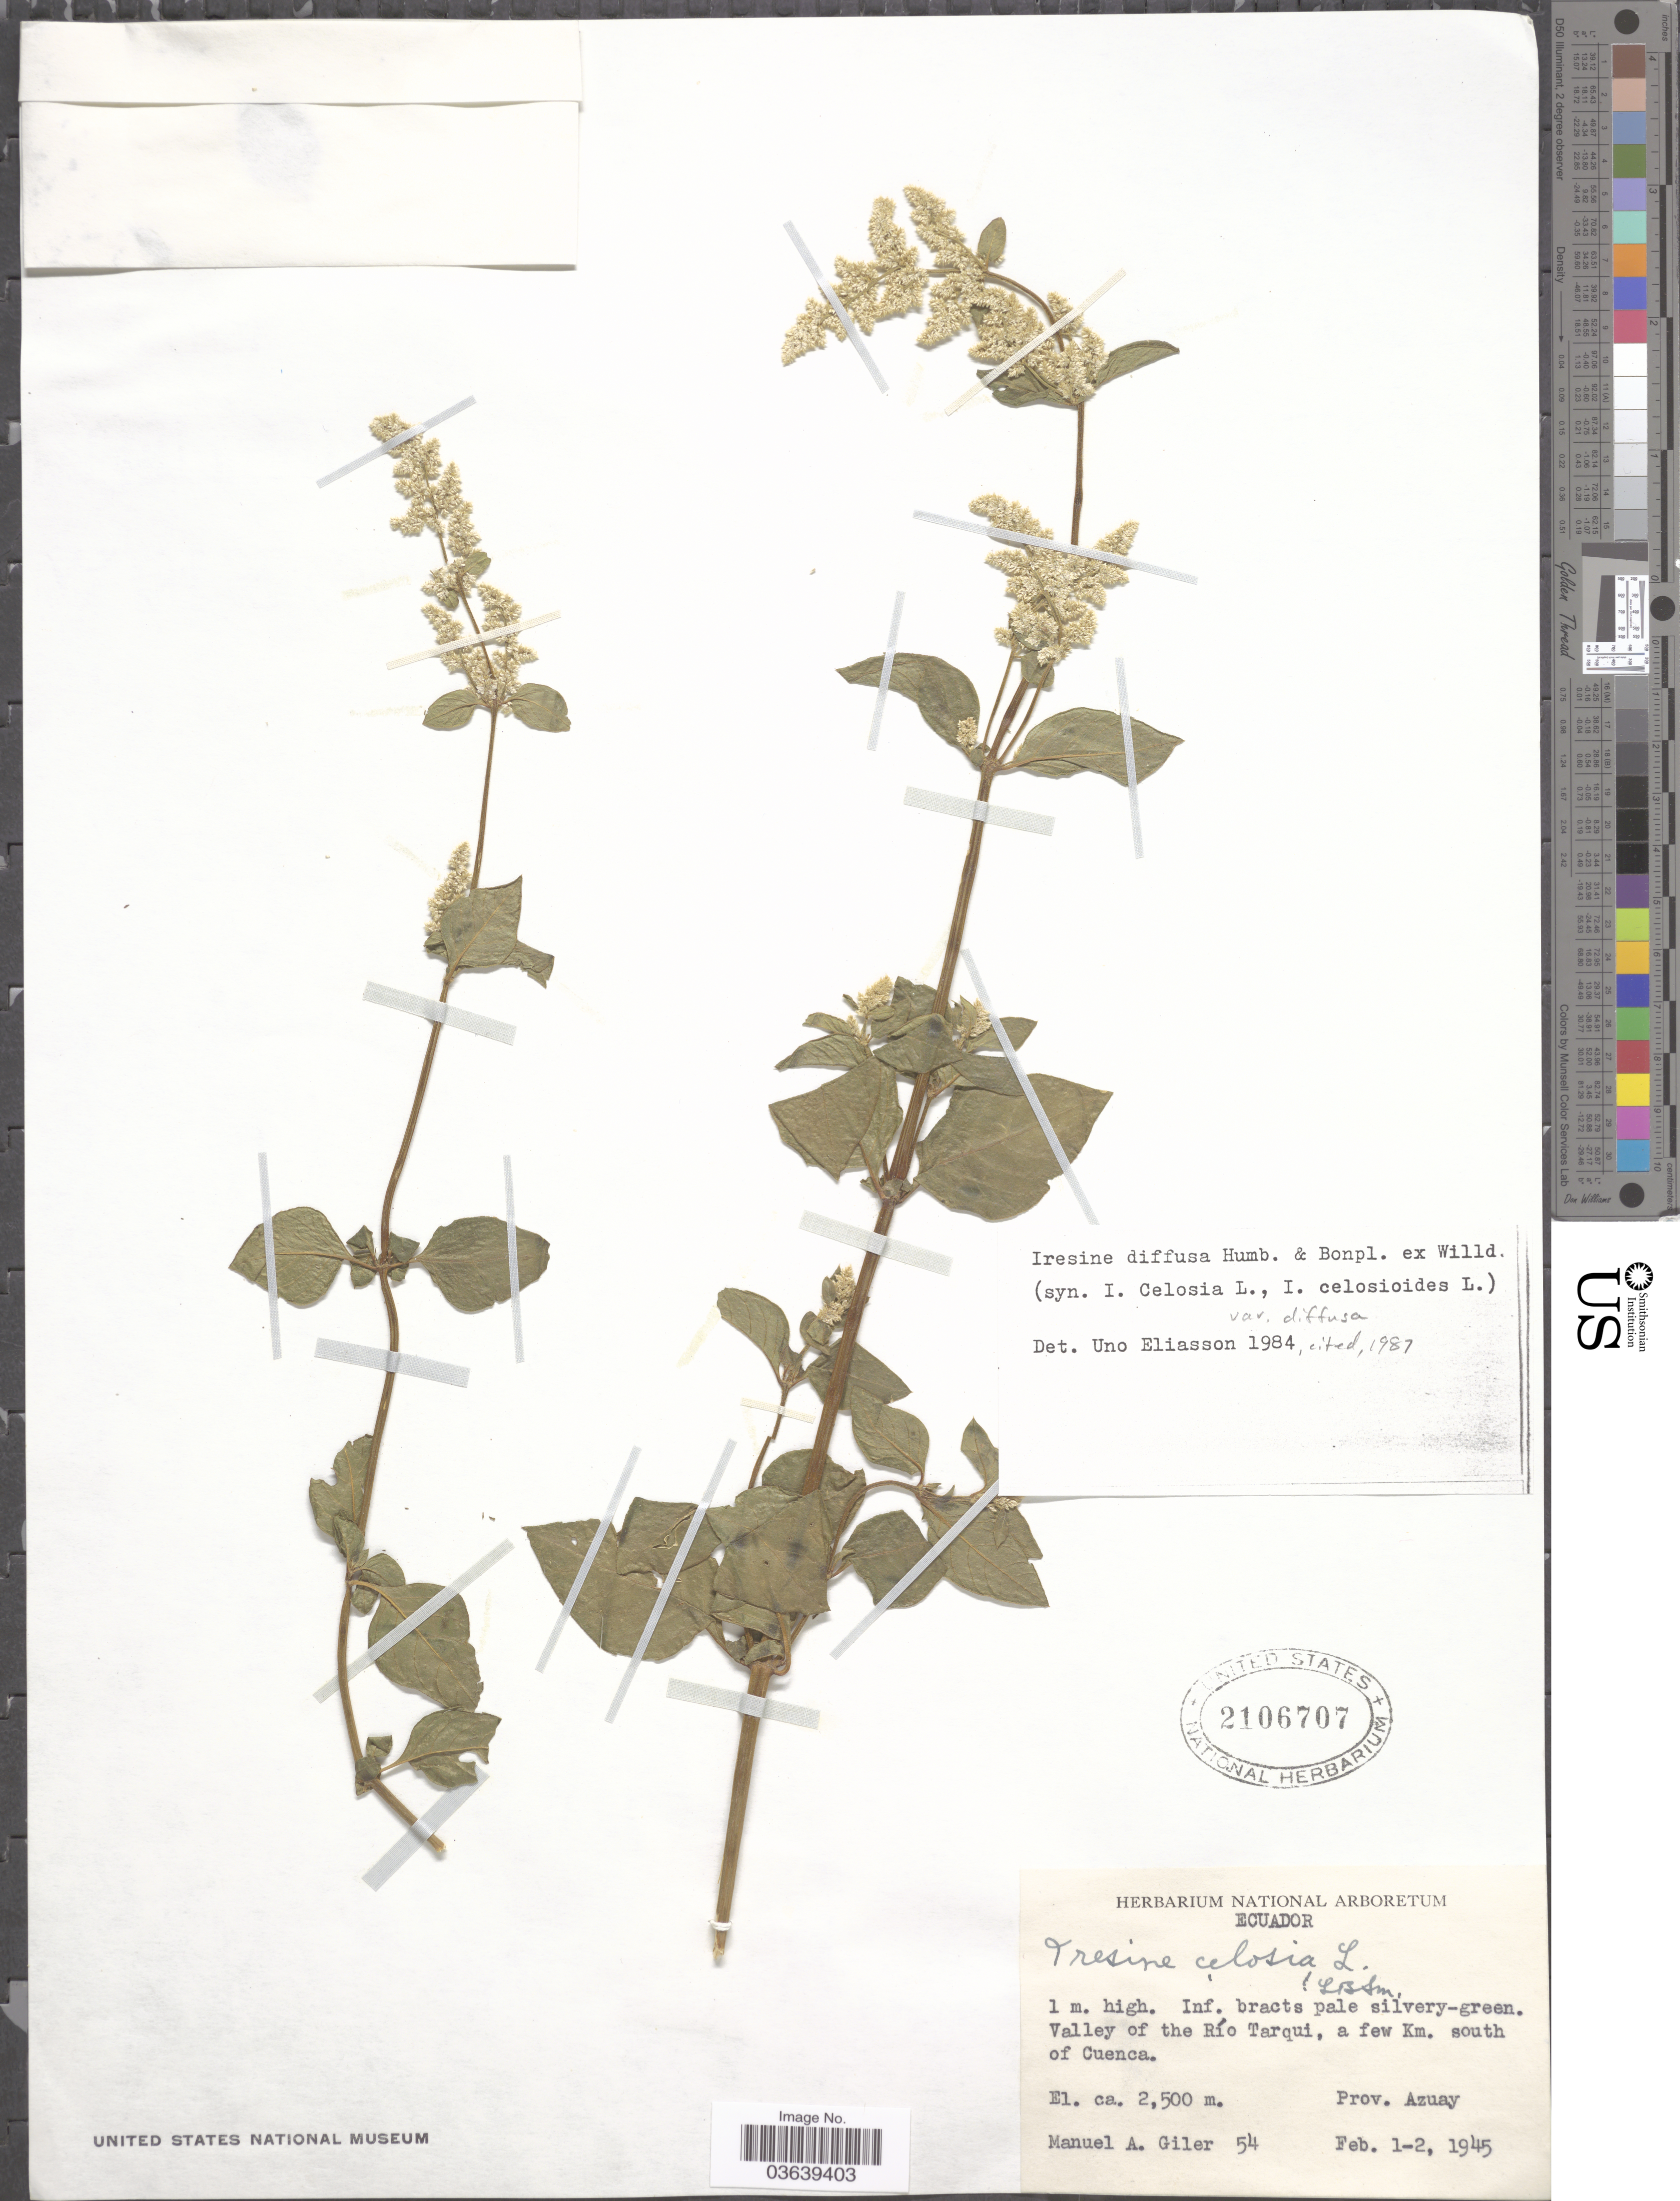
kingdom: Plantae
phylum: Tracheophyta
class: Magnoliopsida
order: Caryophyllales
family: Amaranthaceae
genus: Iresine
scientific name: Iresine diffusa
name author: Humb. & Bonpl. ex Willd.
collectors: M. Gíler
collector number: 54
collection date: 1945-02-01/1945-02-02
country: Ecuador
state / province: Azuay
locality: Valley of the Río Tarqui, a few Km. south of Cuenca.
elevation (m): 2500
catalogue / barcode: US 2106707